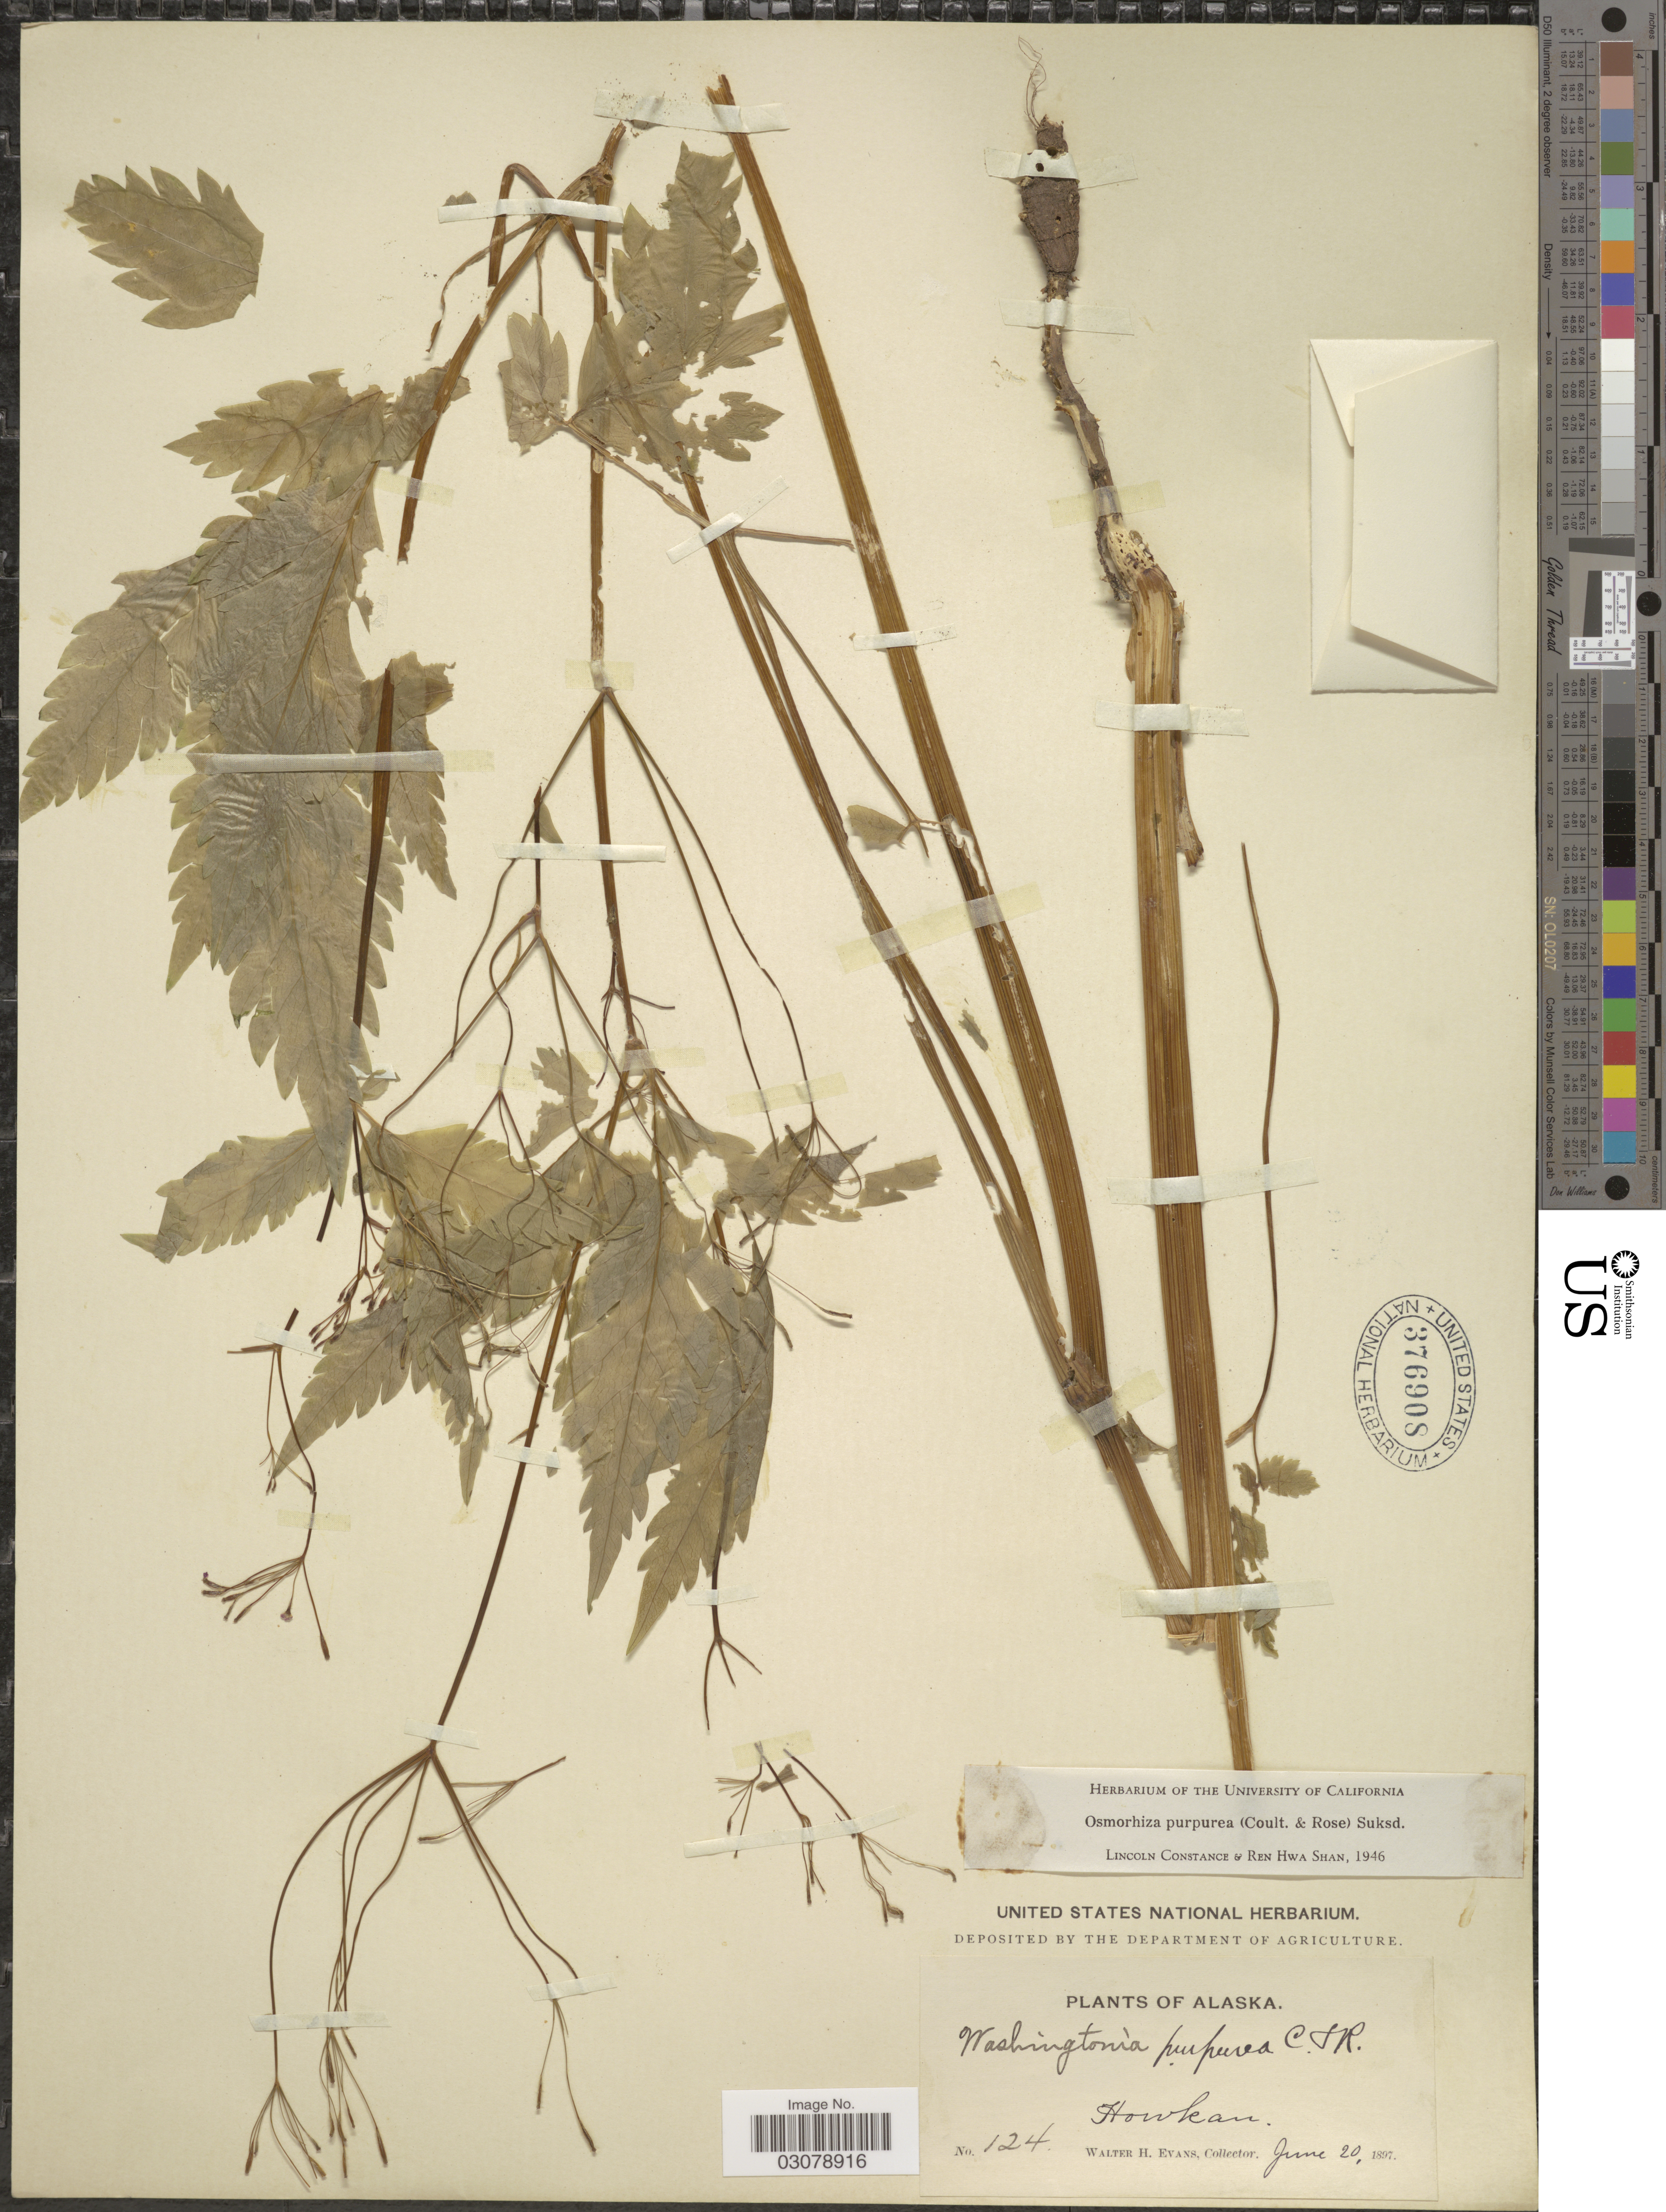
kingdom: Plantae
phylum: Tracheophyta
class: Magnoliopsida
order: Apiales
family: Apiaceae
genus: Osmorhiza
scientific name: Osmorhiza purpurea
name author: (J.M. Coult. & Rose) Suksd.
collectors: W. H. Evans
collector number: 124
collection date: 1897-06-20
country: United States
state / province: Alaska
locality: Howkan.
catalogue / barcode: US 376908